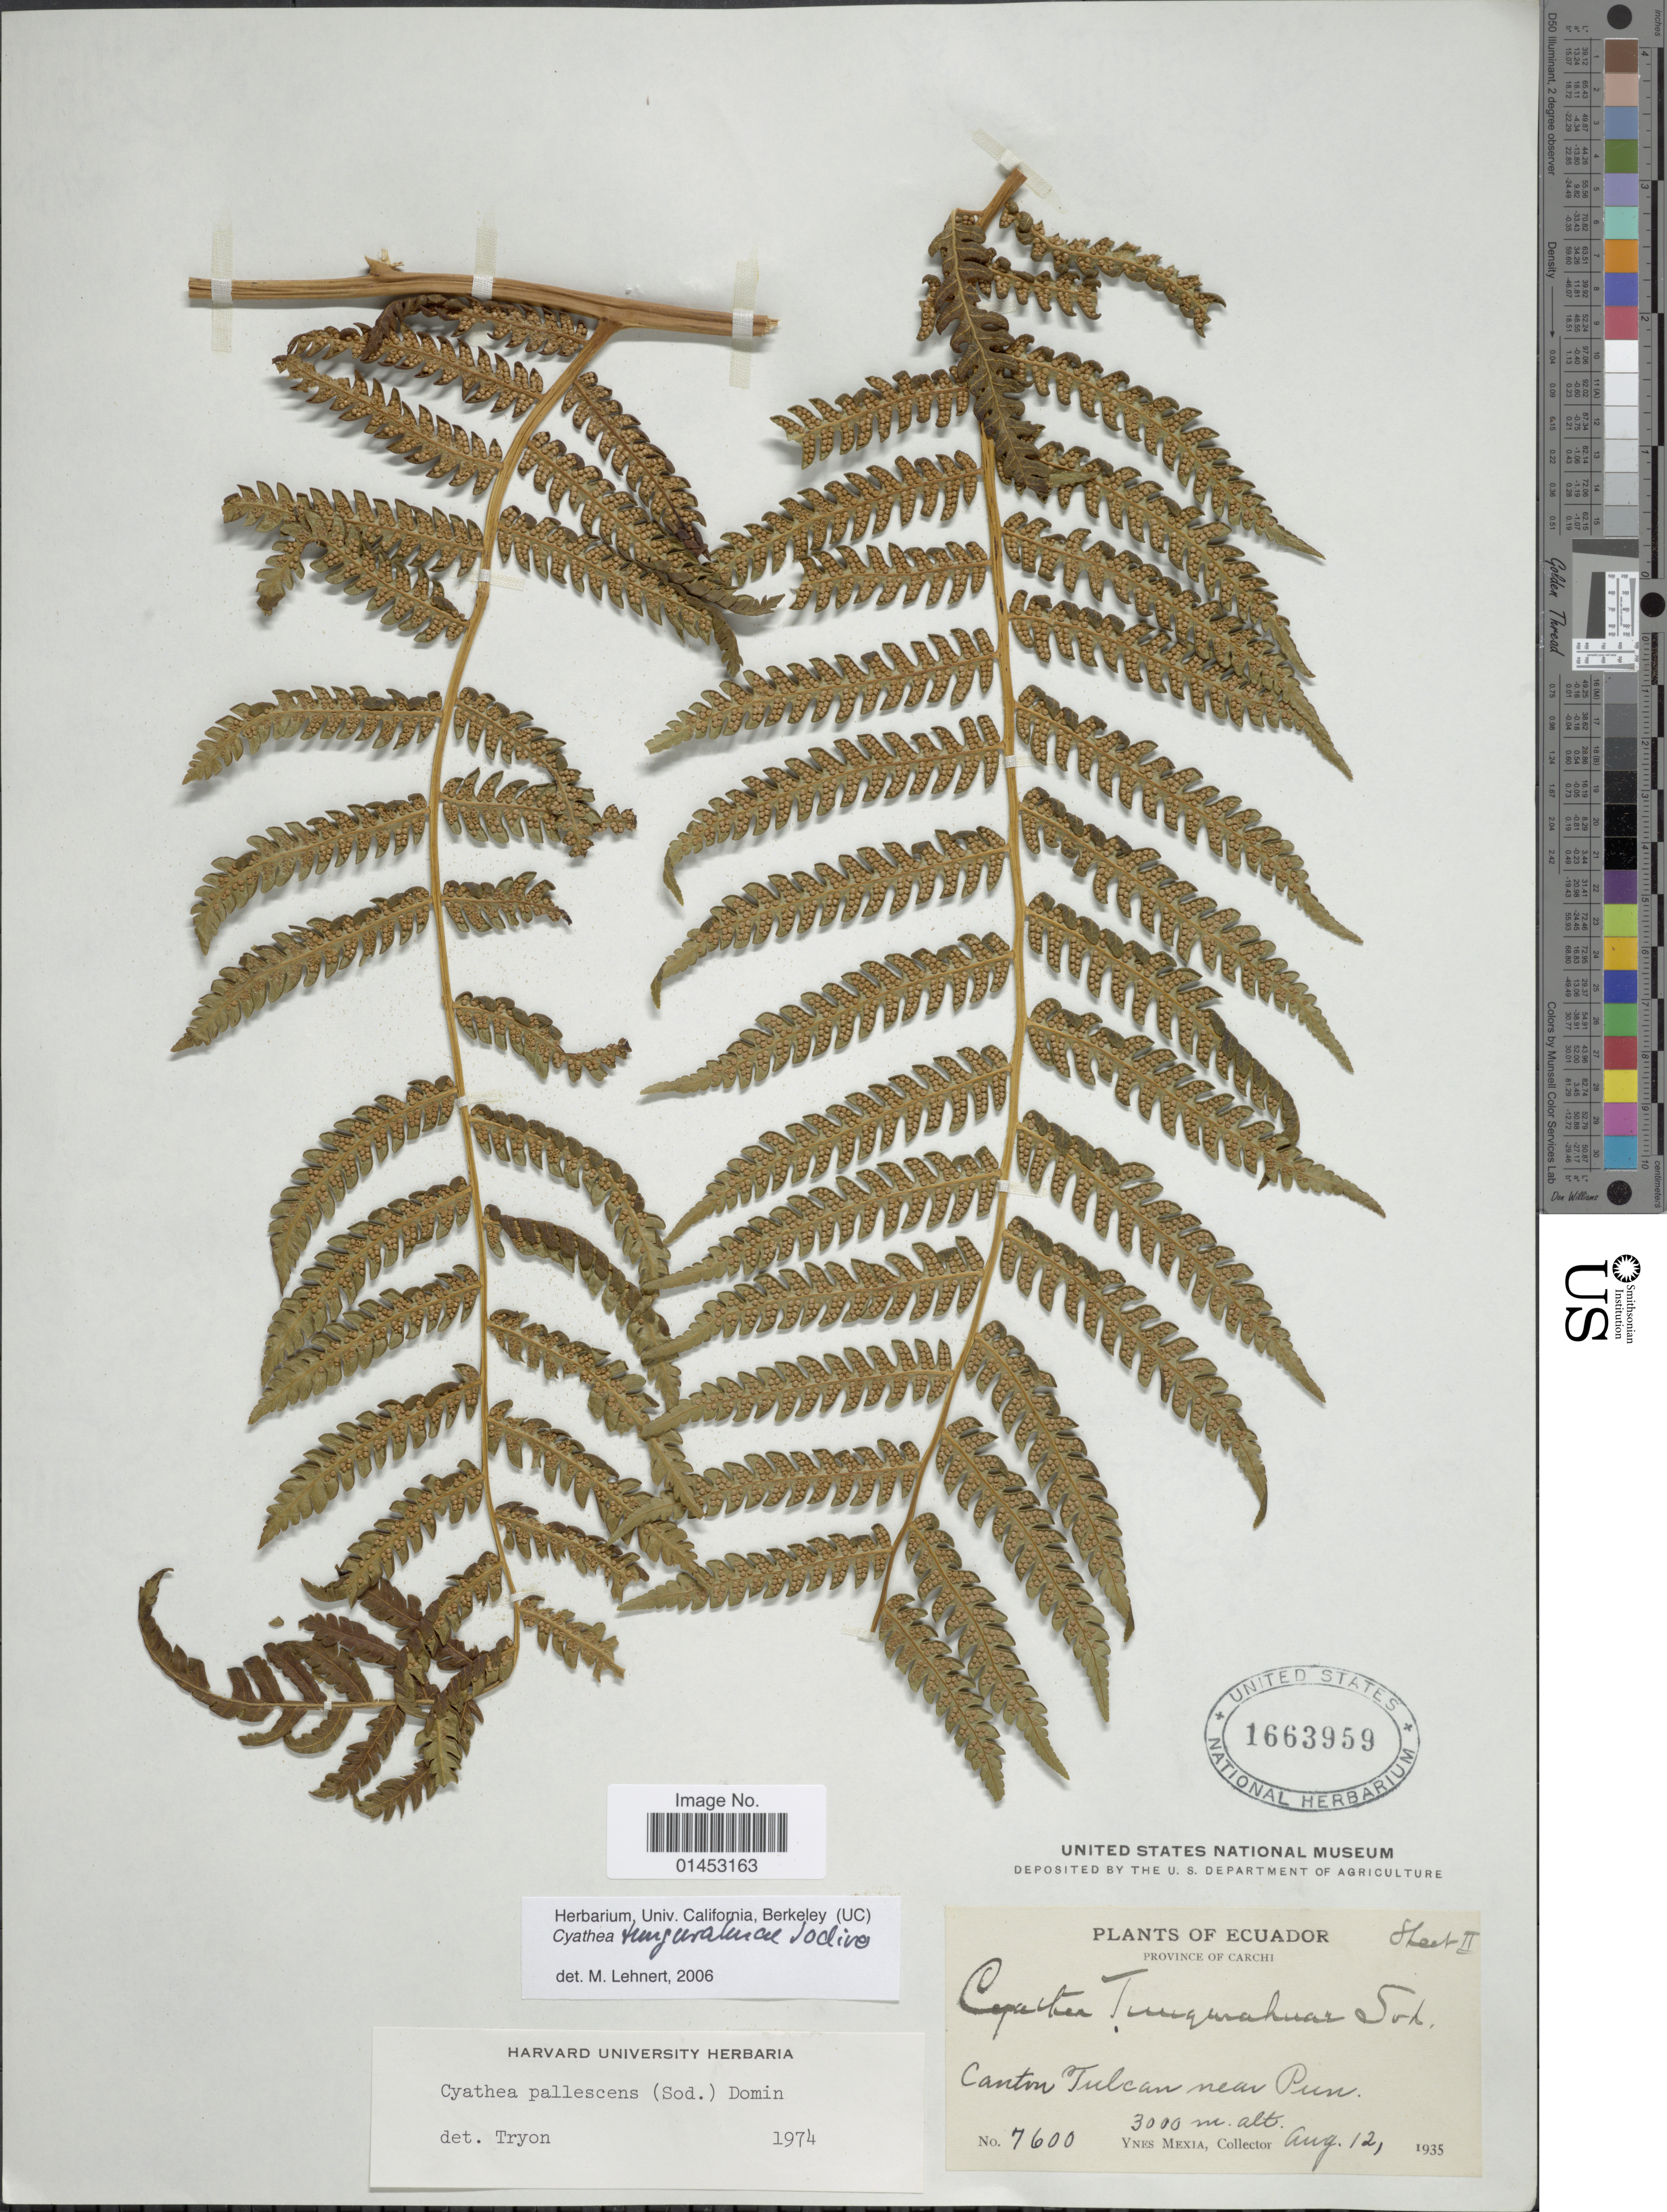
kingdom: Plantae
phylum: Tracheophyta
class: Polypodiopsida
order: Cyatheales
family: Cyatheaceae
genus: Cyathea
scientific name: Cyathea tungurahua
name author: Sodiro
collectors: Y. Mexia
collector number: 7600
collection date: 1935-08-12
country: Ecuador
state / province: Carchi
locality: Province of carchi, Canton Tulcan near Pun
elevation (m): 3000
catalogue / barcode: US 1663959